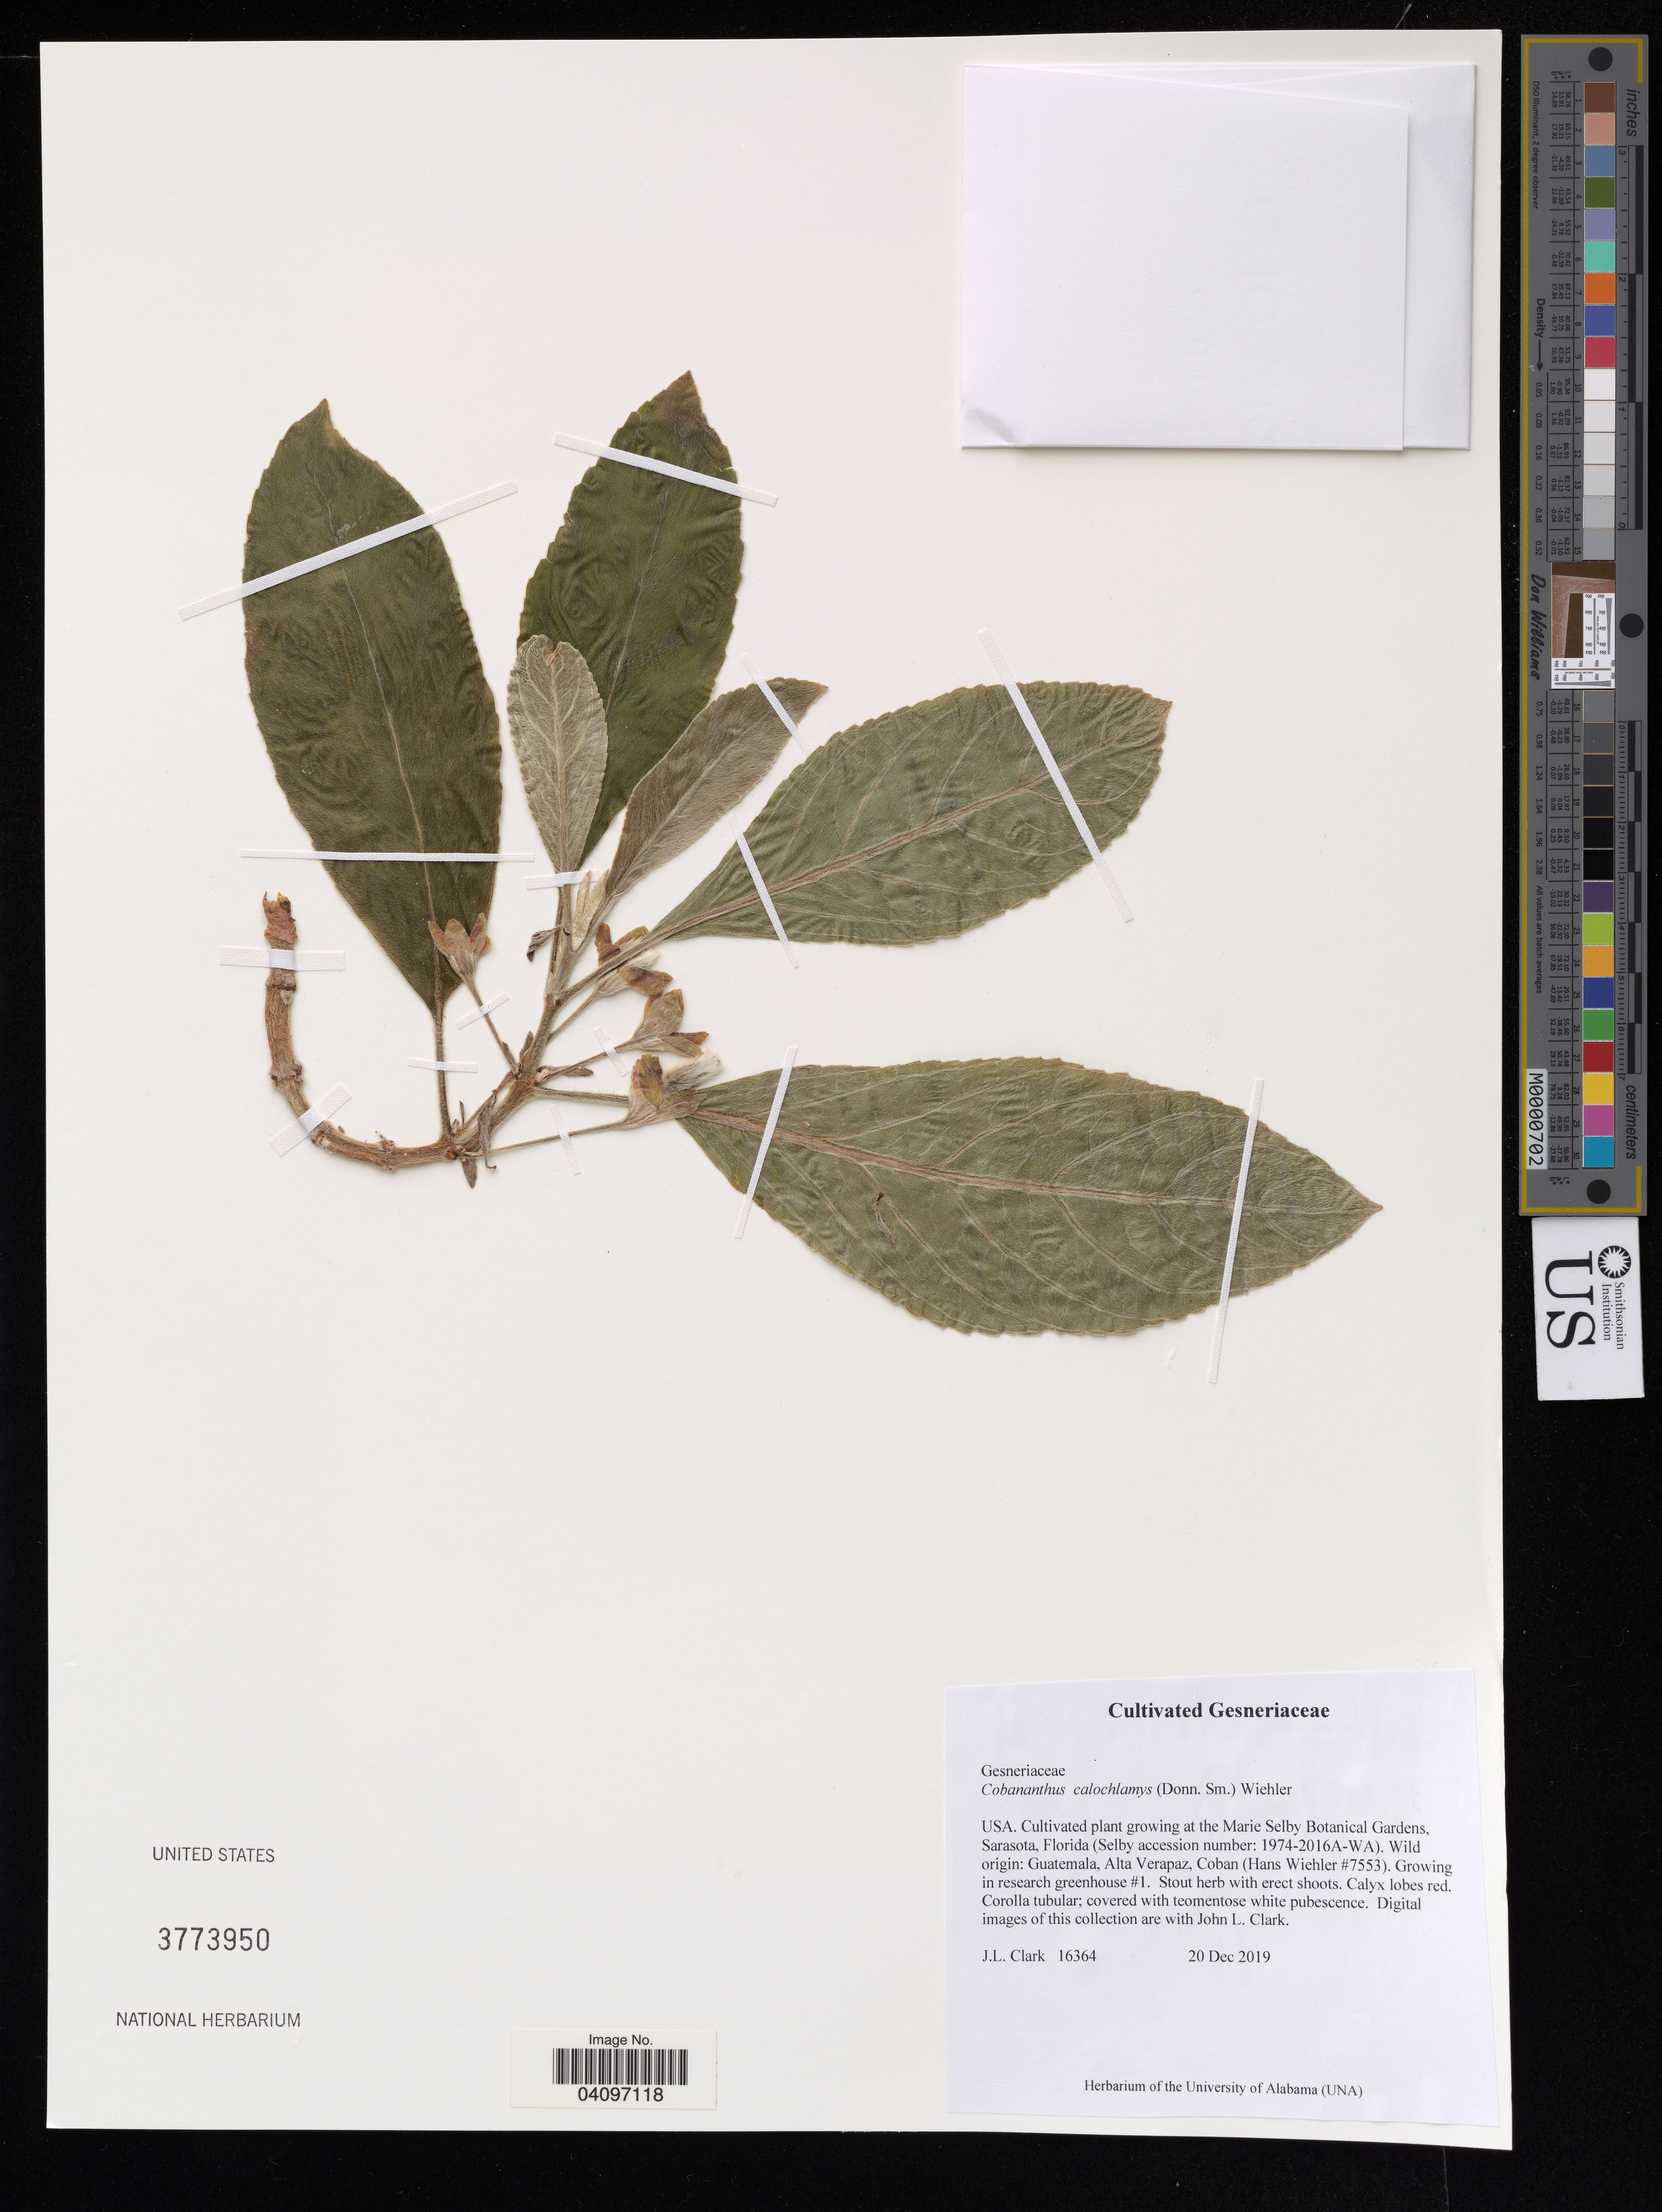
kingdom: Plantae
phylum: Tracheophyta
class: Magnoliopsida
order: Lamiales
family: Gesneriaceae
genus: Cobananthus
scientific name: Cobananthus calochlamys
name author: (Donn. Sm.) Wiehler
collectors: J. Clark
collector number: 16364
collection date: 2019-12-20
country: United States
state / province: Florida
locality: USA. Cultivated plant growing at the Marie Selby Botanical Gardens, Sarasota, Florida. Wild origin: Guatemala, Alta Verapaz, Coban. Growing in research greenhouse #1.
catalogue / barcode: US 3773950